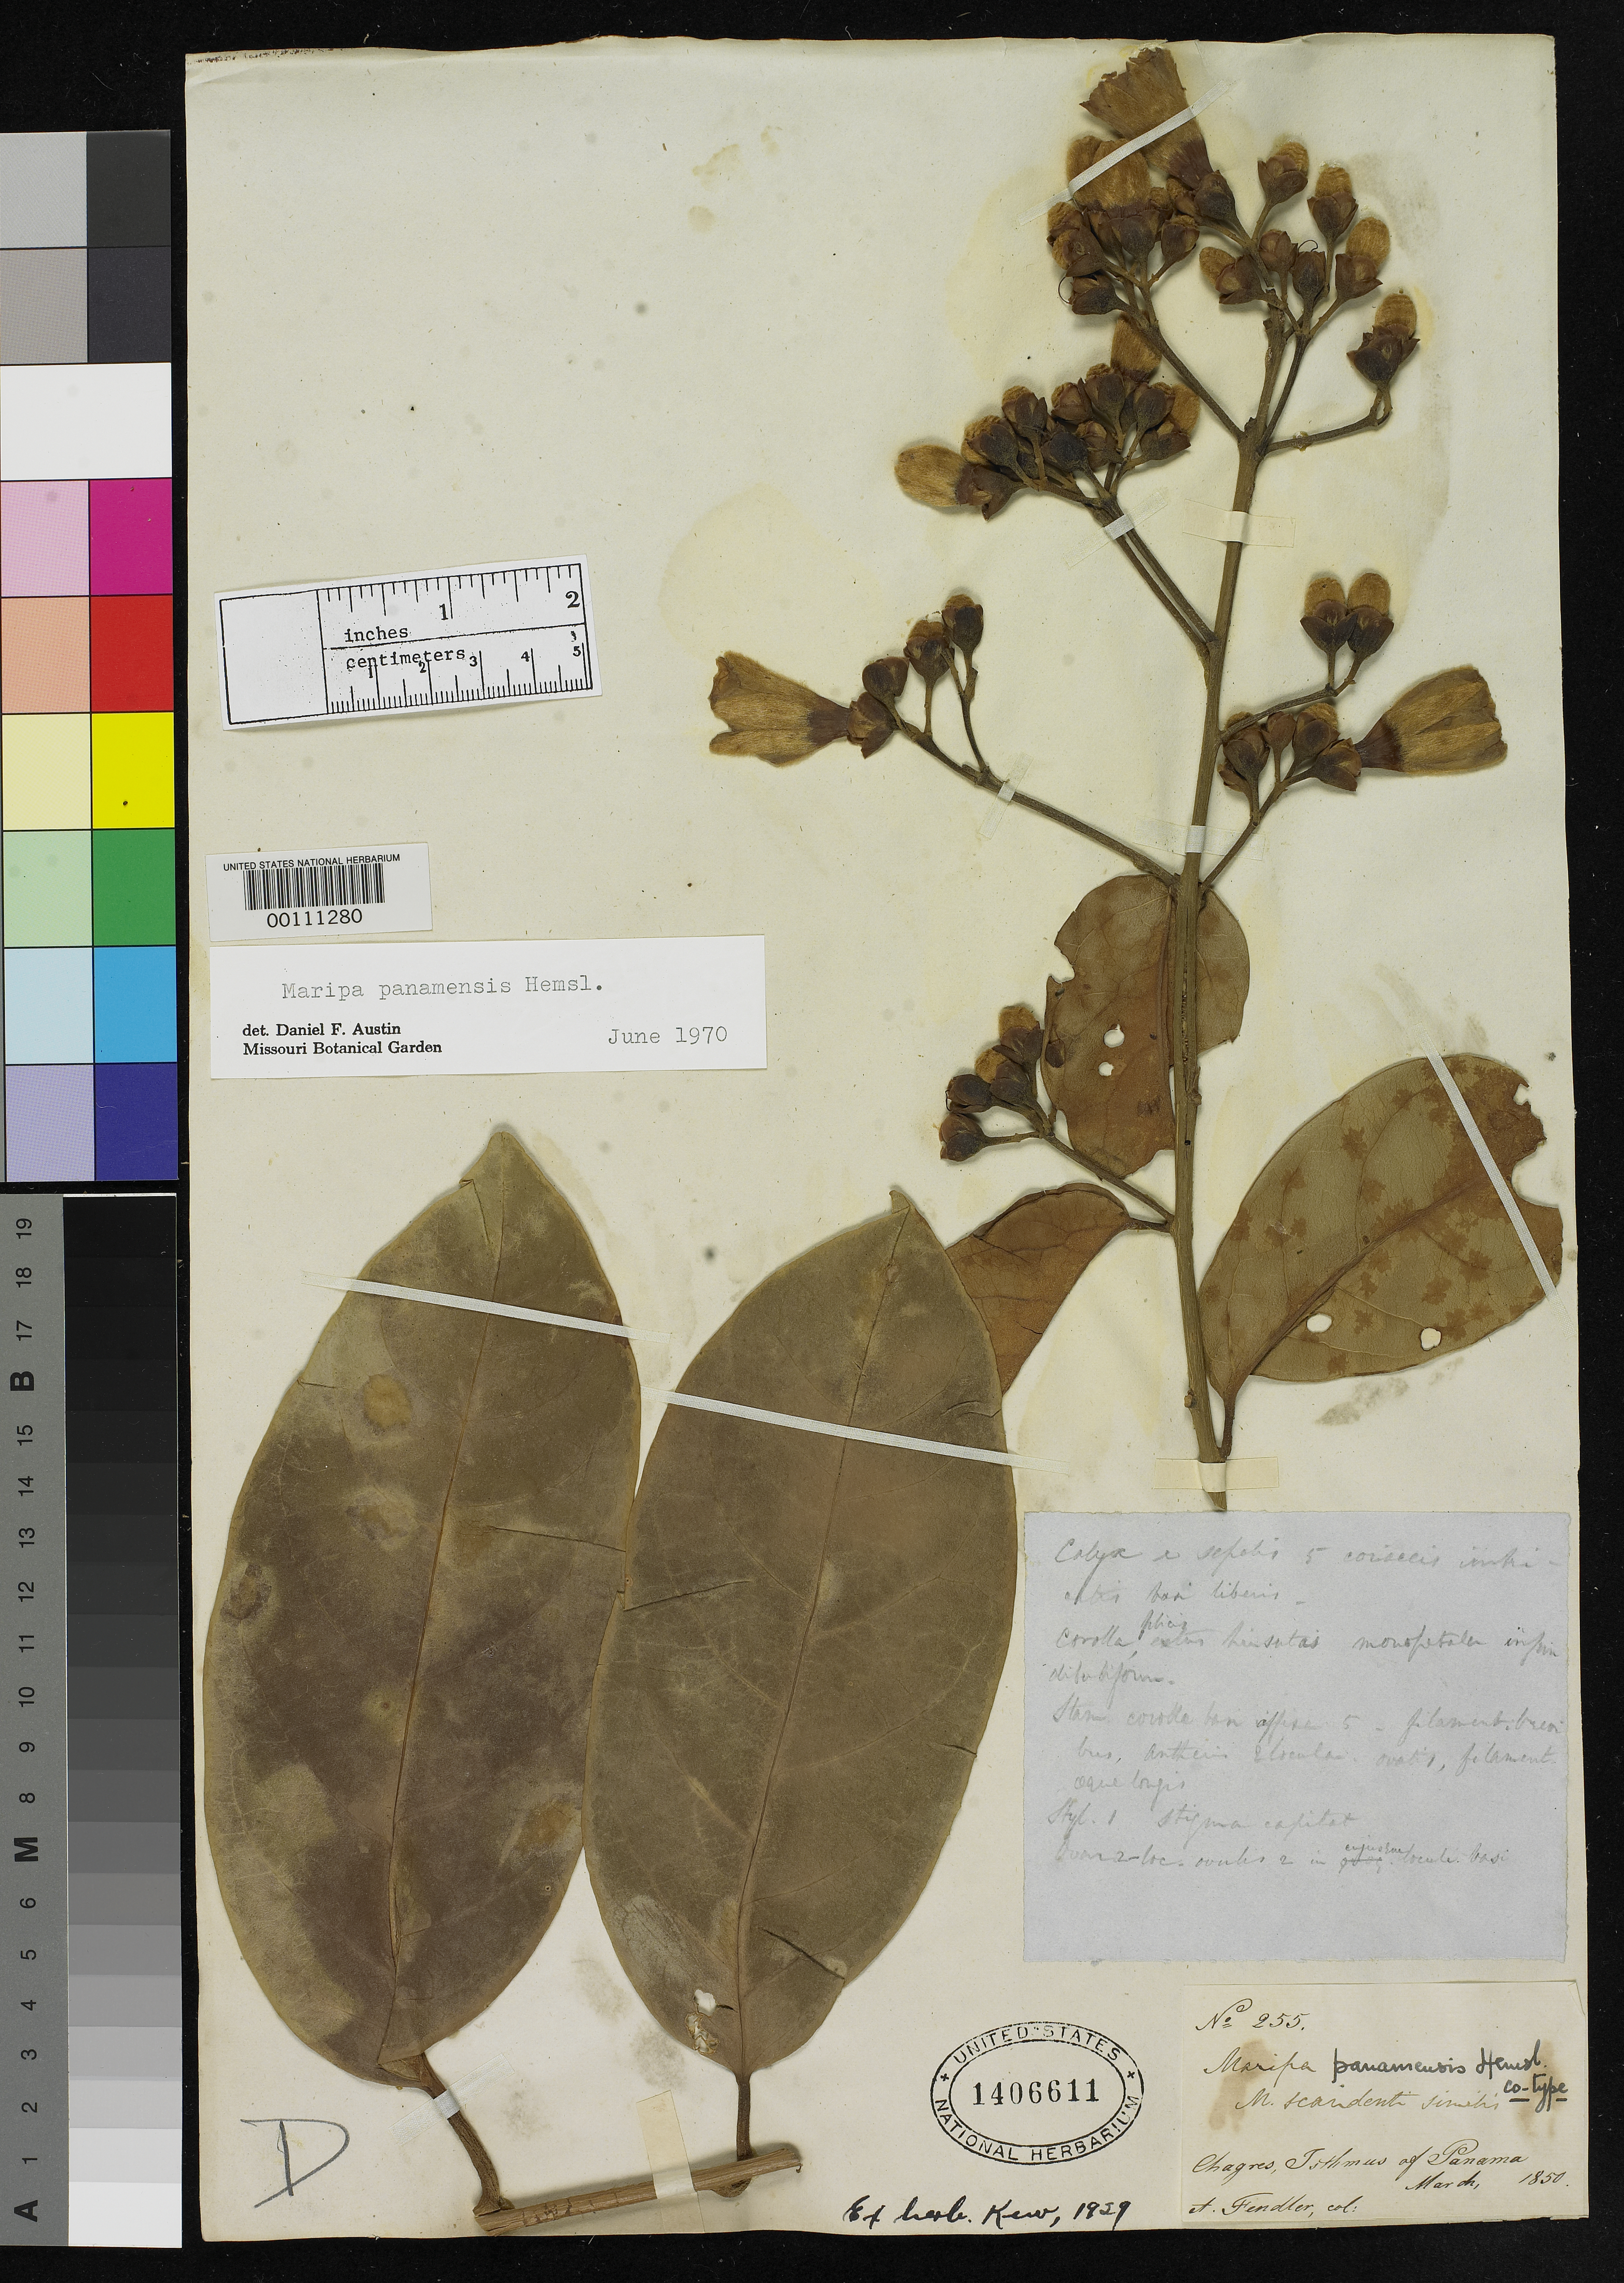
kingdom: Plantae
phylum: Tracheophyta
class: Magnoliopsida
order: Solanales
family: Convolvulaceae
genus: Maripa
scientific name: Maripa panamensis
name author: Hemsl.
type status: Isotype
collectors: A. Fendler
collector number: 255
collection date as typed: Mar 1850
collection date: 1850-03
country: Panama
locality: Chargres, Isthmus of Panama.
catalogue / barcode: US 1406611